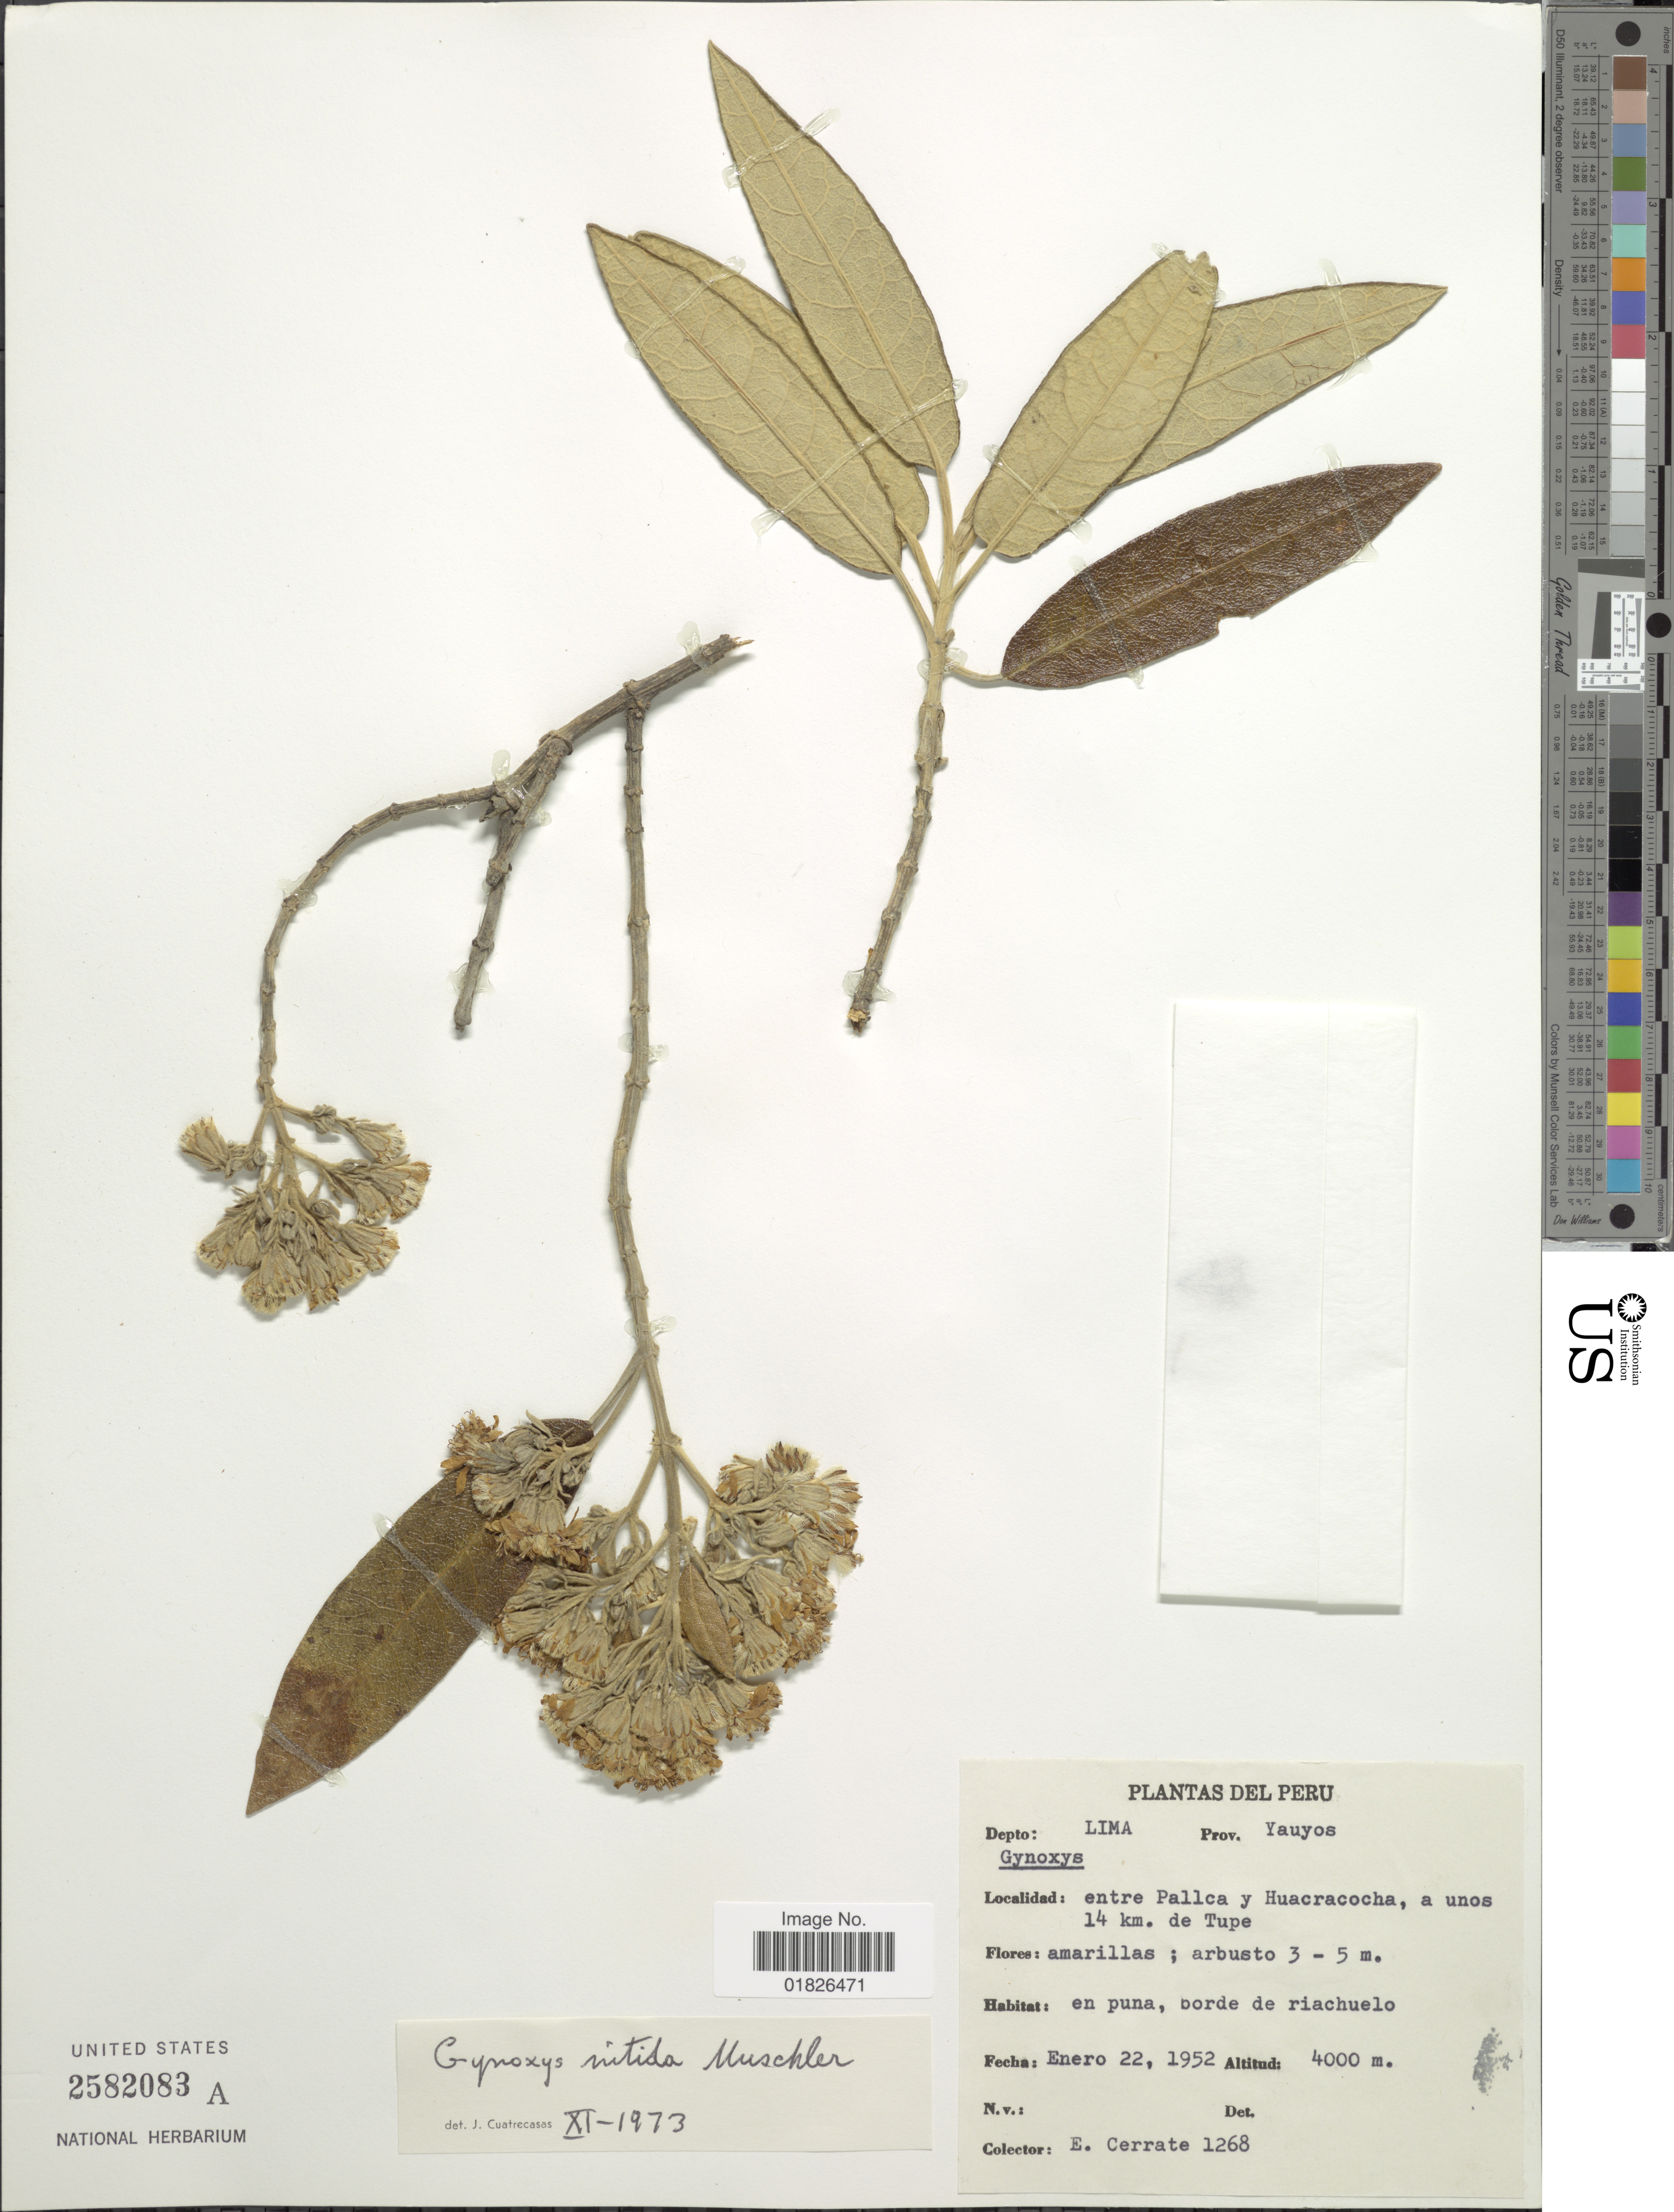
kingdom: Plantae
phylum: Tracheophyta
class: Magnoliopsida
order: Asterales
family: Asteraceae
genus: Gynoxys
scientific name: Gynoxys nitida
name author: Muschl.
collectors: E. Cerrate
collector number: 1268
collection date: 1952-01-22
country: Peru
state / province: Lima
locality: Prov. Yauyos, entre Pallca y Huacracocha, a unos 14 km de Tupe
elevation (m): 4000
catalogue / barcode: US 2582083A